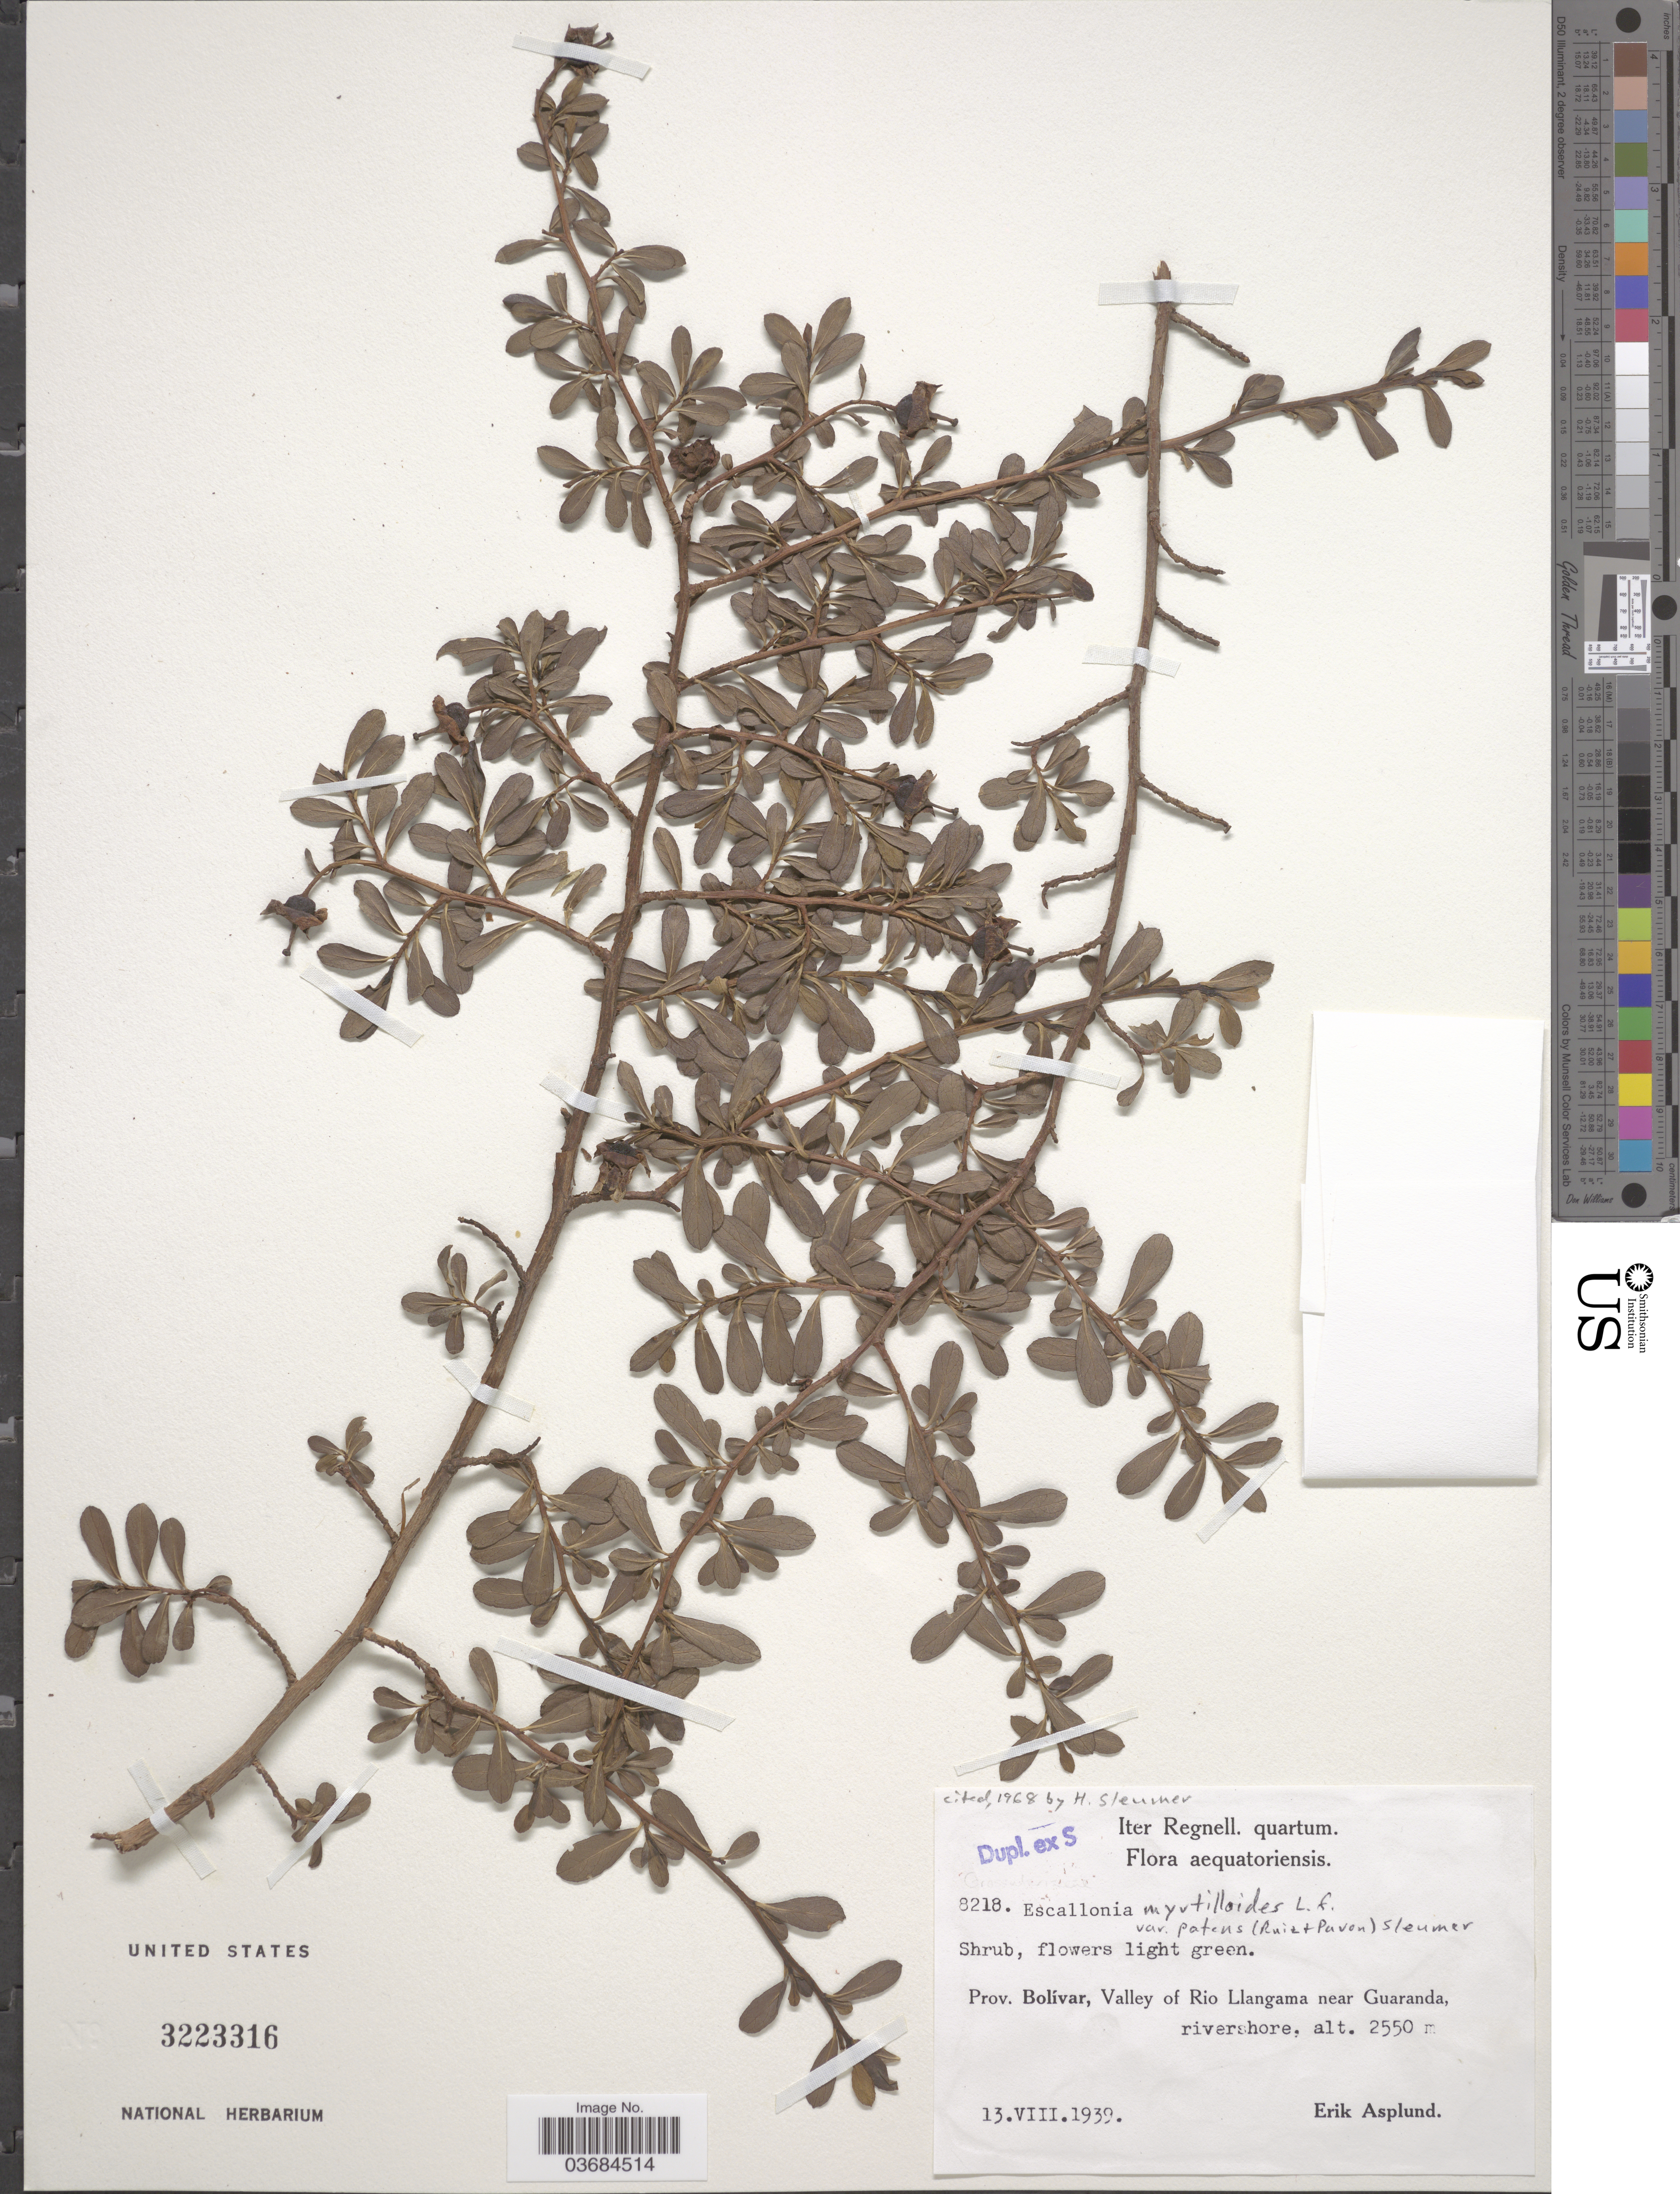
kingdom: Plantae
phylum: Tracheophyta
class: Magnoliopsida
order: Escalloniales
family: Escalloniaceae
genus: Escallonia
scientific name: Escallonia myrtilloides var. patens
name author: (Ruiz & Pavón) Sleumer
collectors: E. Asplund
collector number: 8218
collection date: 1939-08-13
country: Ecuador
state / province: Bolívar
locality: Iter Regnell. quartum. Valley of Rio Llangama near Guararanda.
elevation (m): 2550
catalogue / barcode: US 3223316